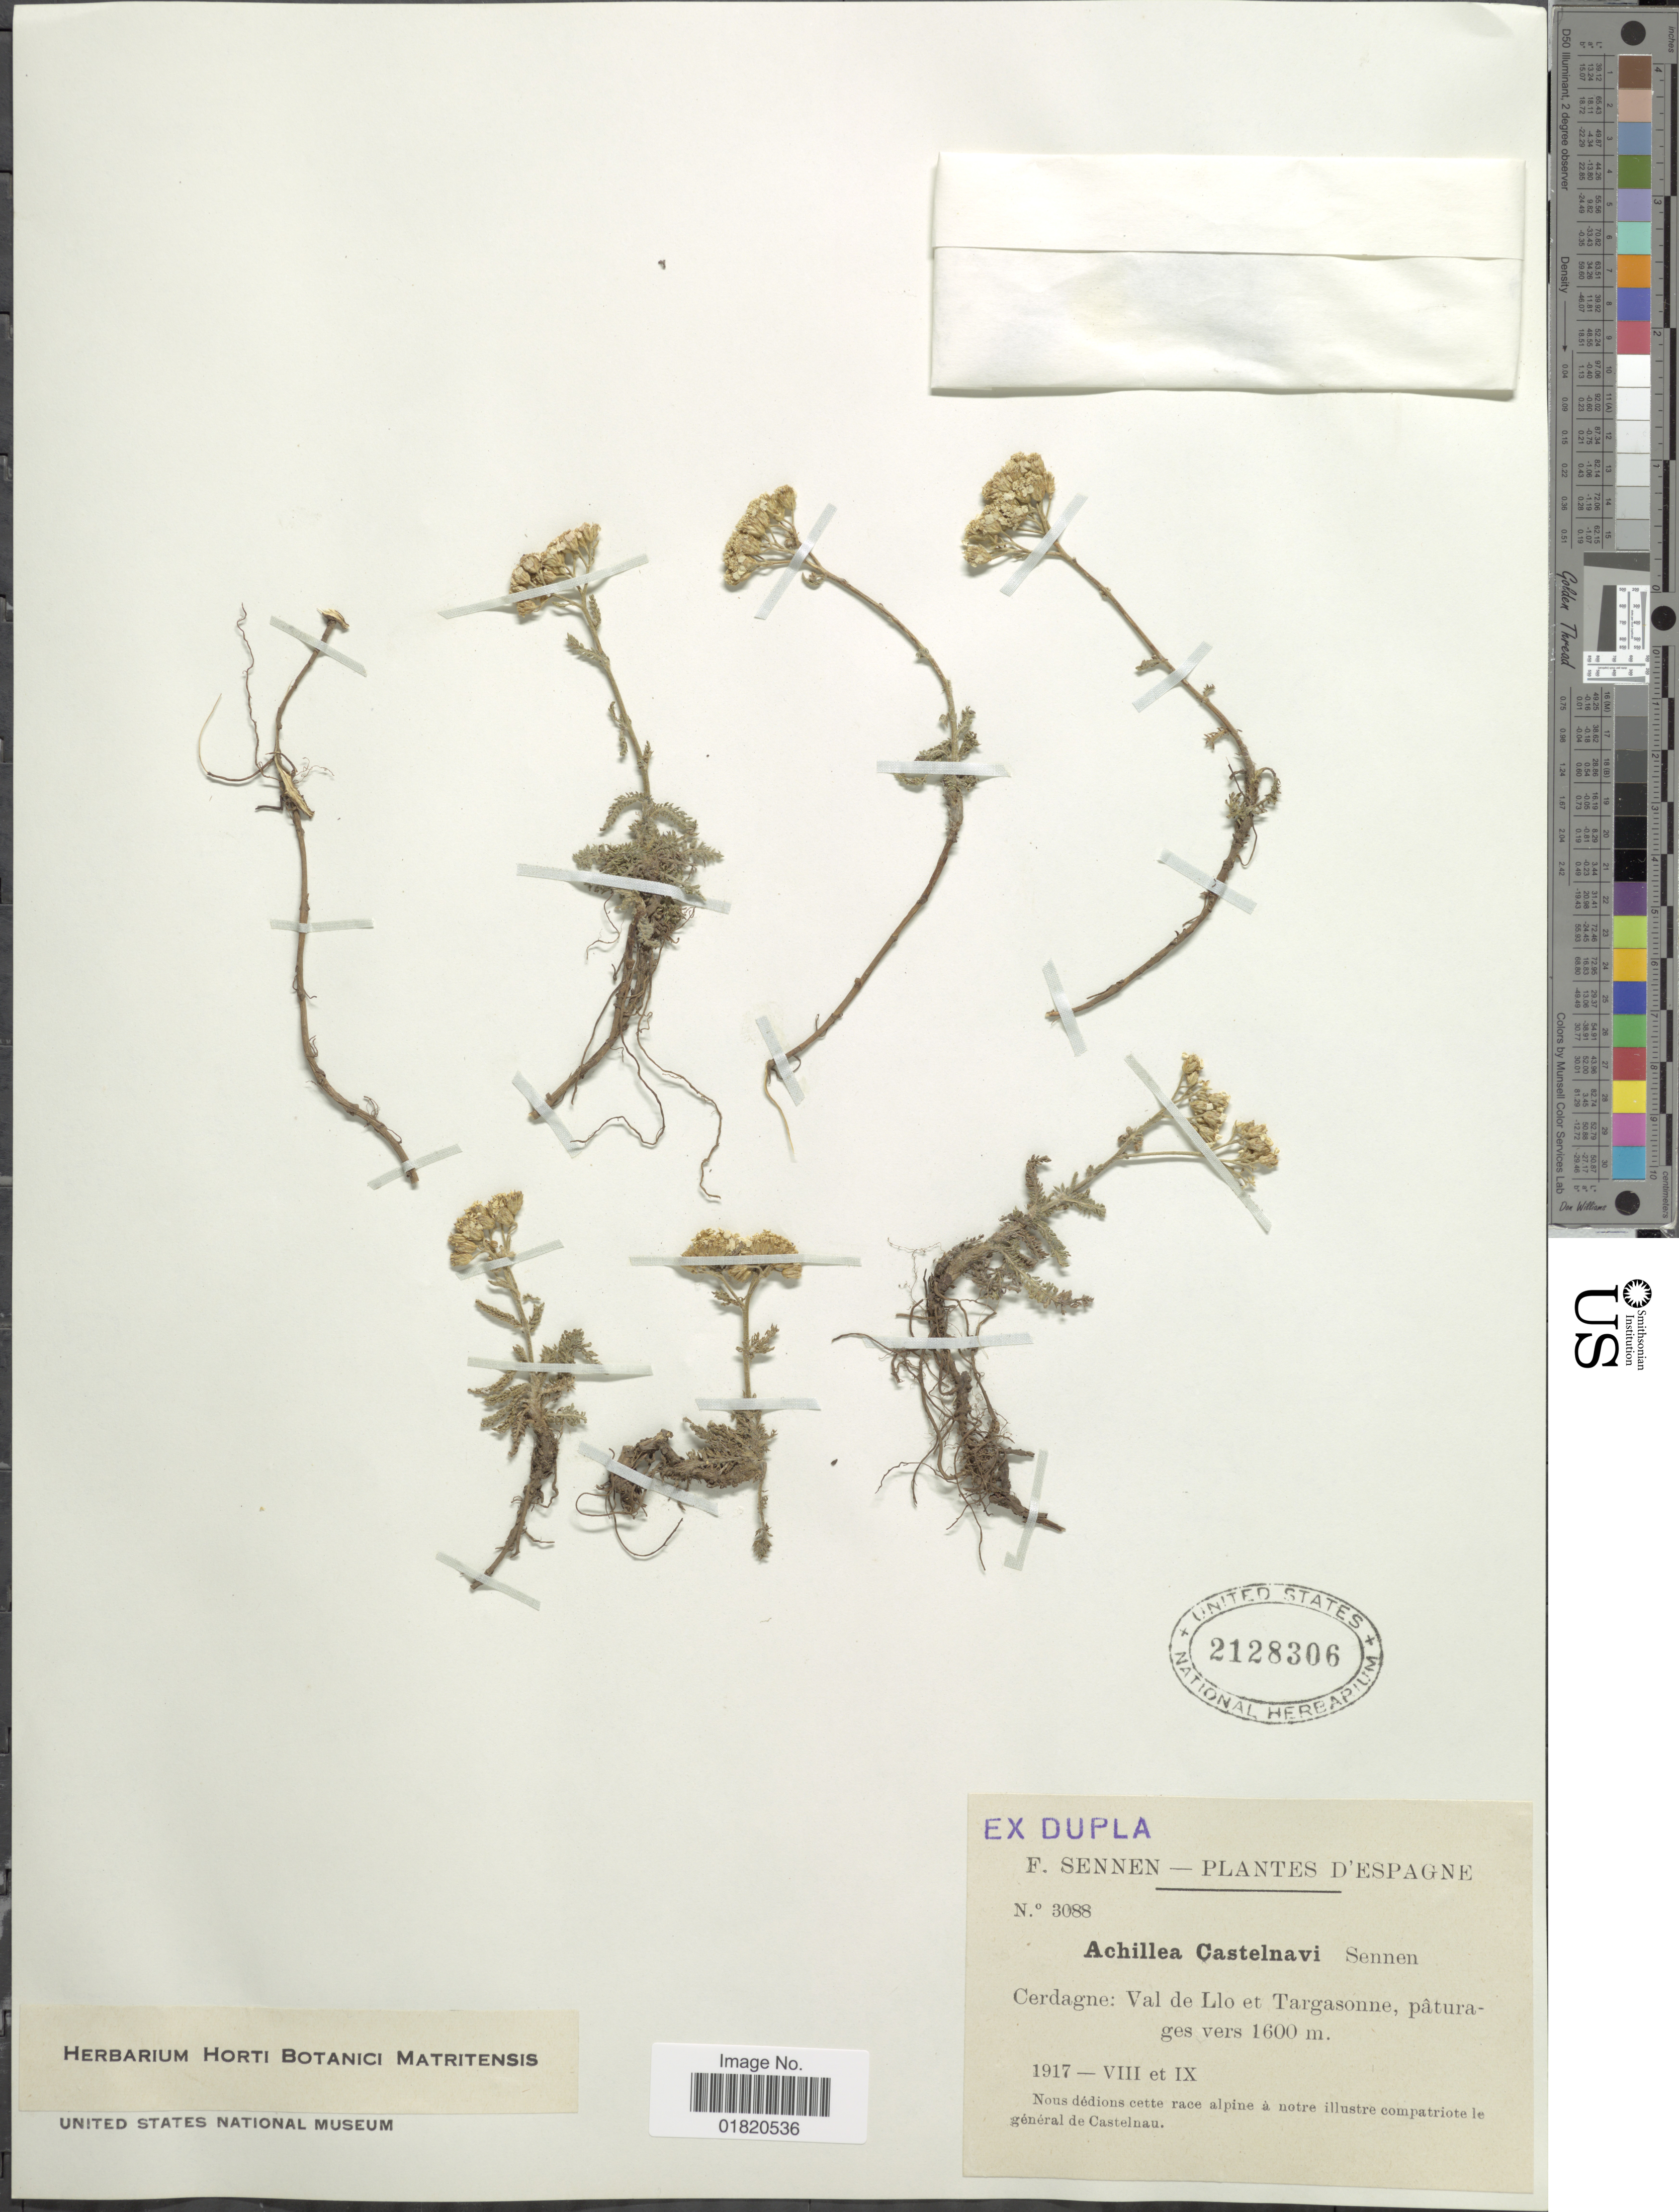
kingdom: Plantae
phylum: Tracheophyta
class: Magnoliopsida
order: Asterales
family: Asteraceae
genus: Achillea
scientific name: Achillea castelnavi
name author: Sennen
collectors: E. Sennen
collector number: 3088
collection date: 1917-08/1917-09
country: Spain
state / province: Islas Baleares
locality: D'Espagne. Cerdagne: Val de Llo et Targasonne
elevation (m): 1600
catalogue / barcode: US 2128306